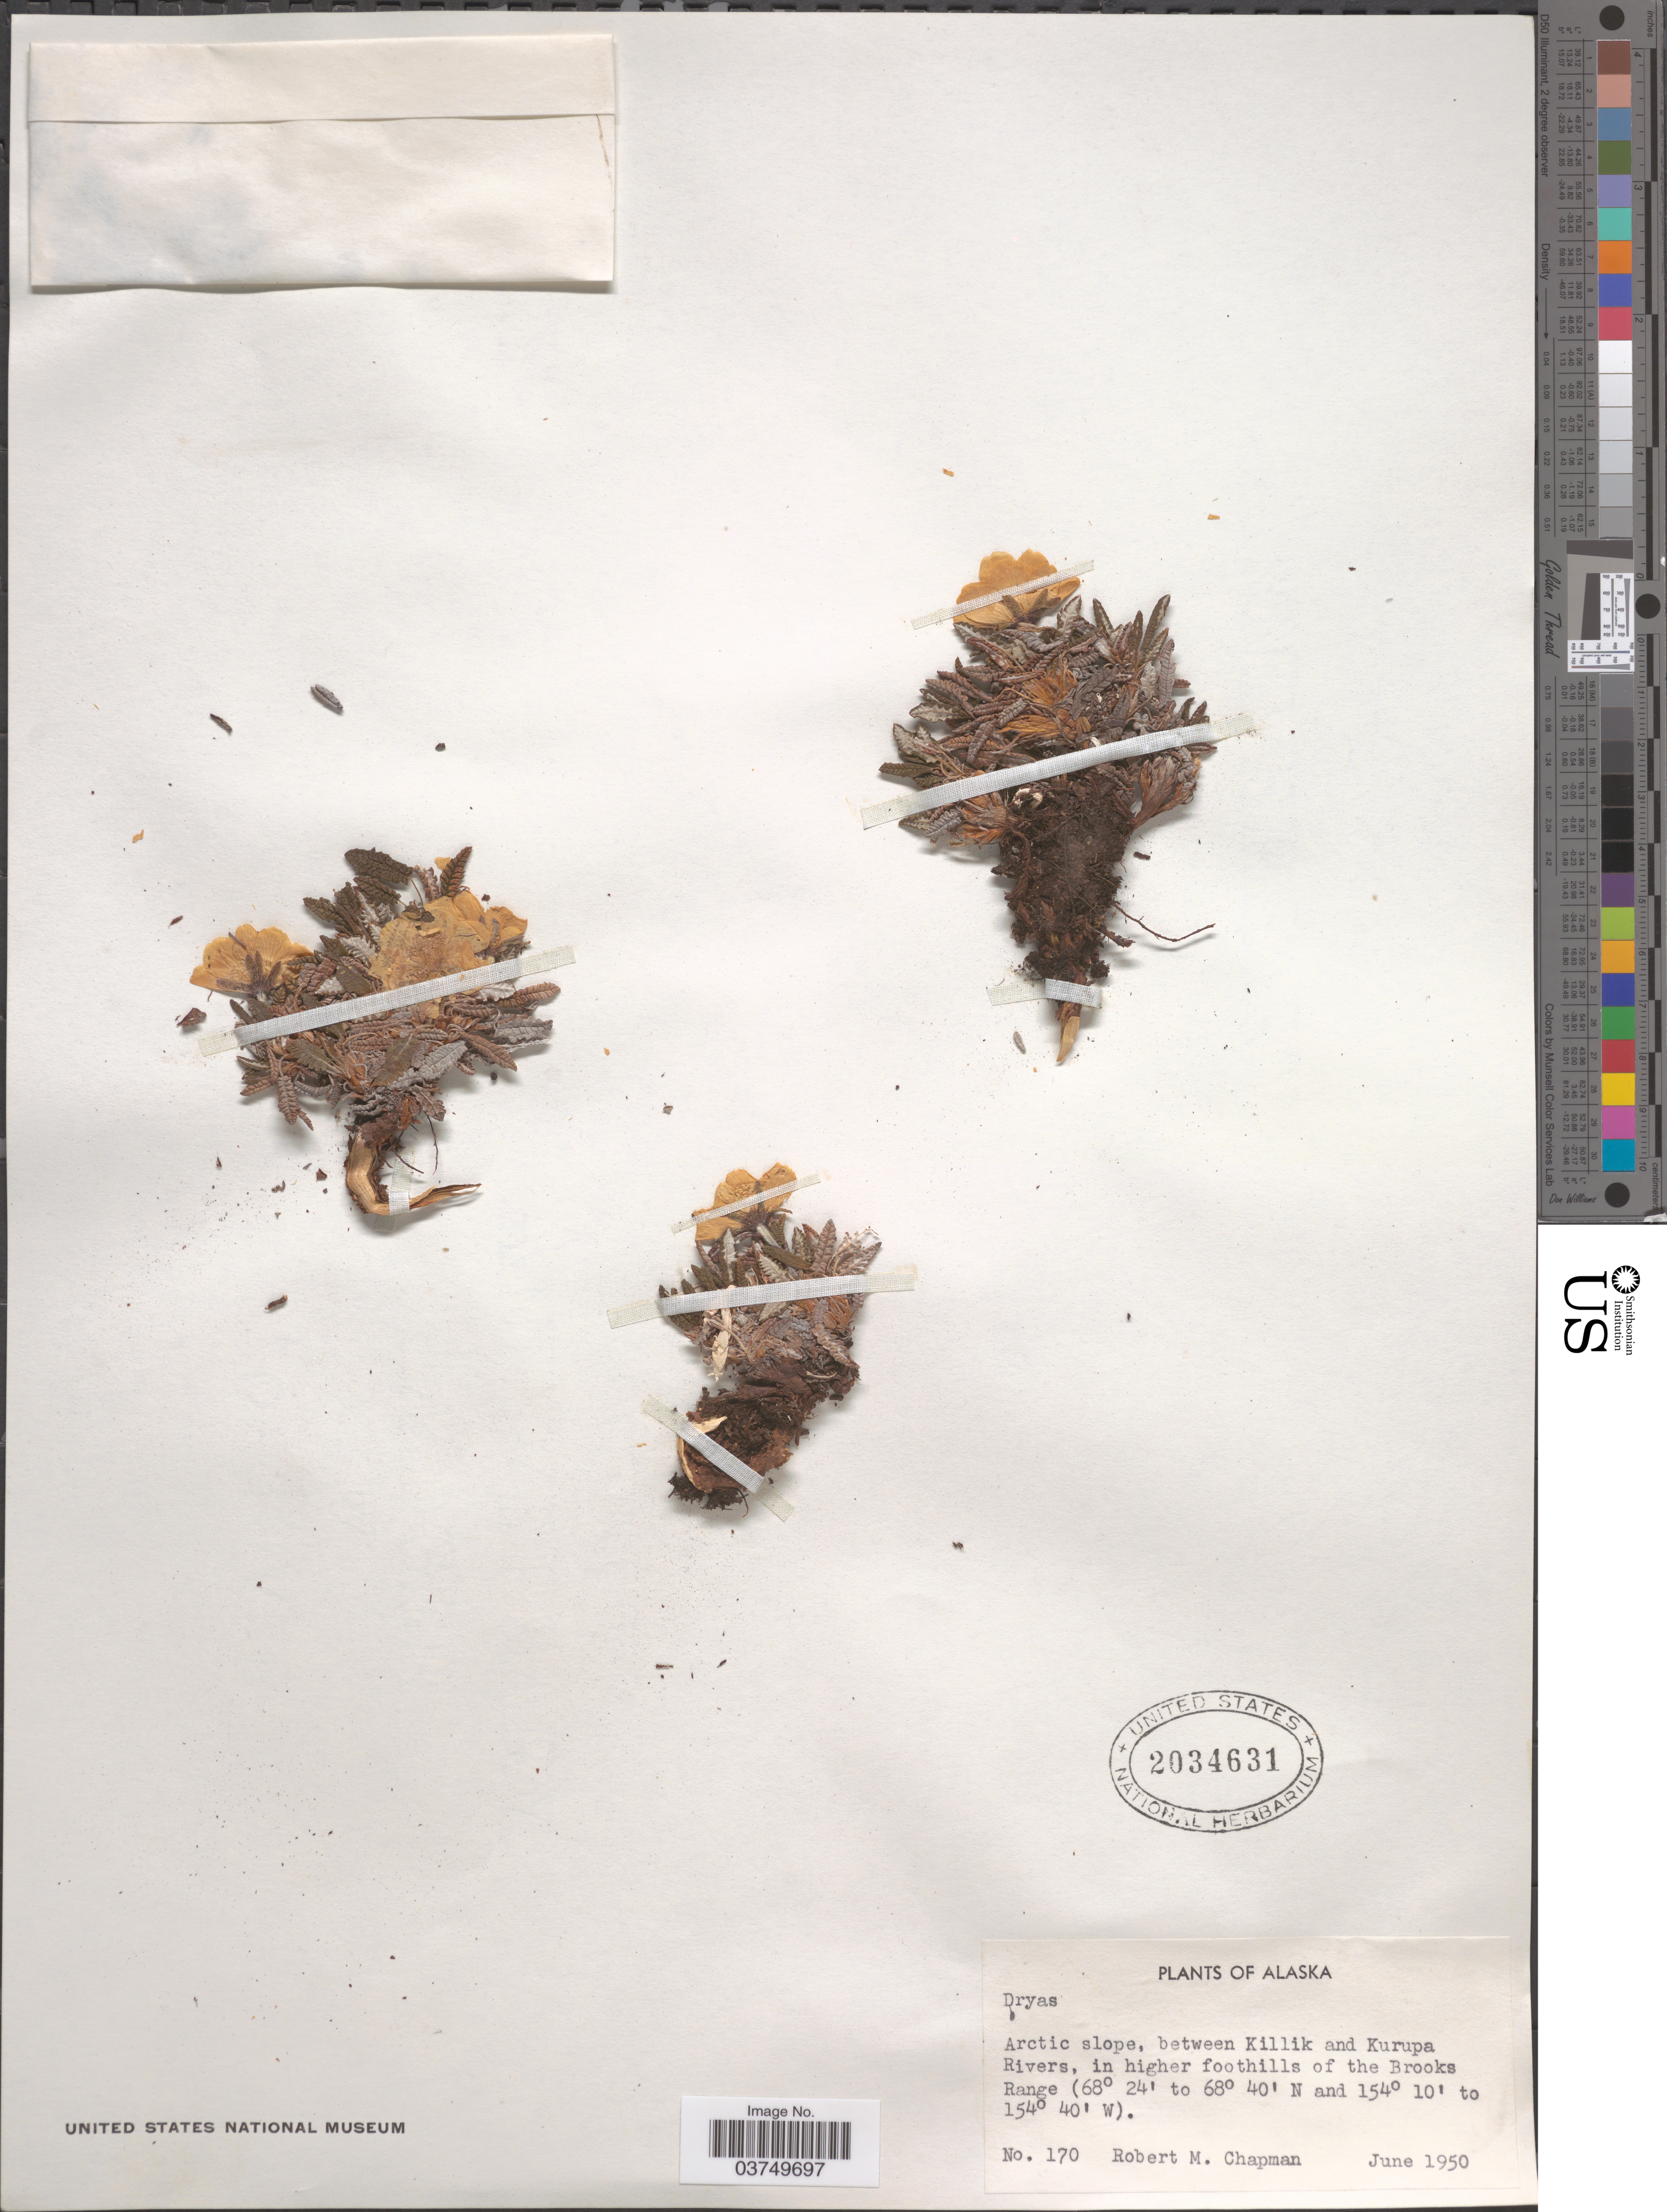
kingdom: Plantae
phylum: Tracheophyta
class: Magnoliopsida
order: Rosales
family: Rosaceae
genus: Dryas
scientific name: Dryas octopetala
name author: L.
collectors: R. M. Chapman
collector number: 170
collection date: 1950-06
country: United States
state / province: Alaska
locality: Arctic slope, between Killik and Kurupa Rivers, in higher foothills of the Brooks Range.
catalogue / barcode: US 2034631